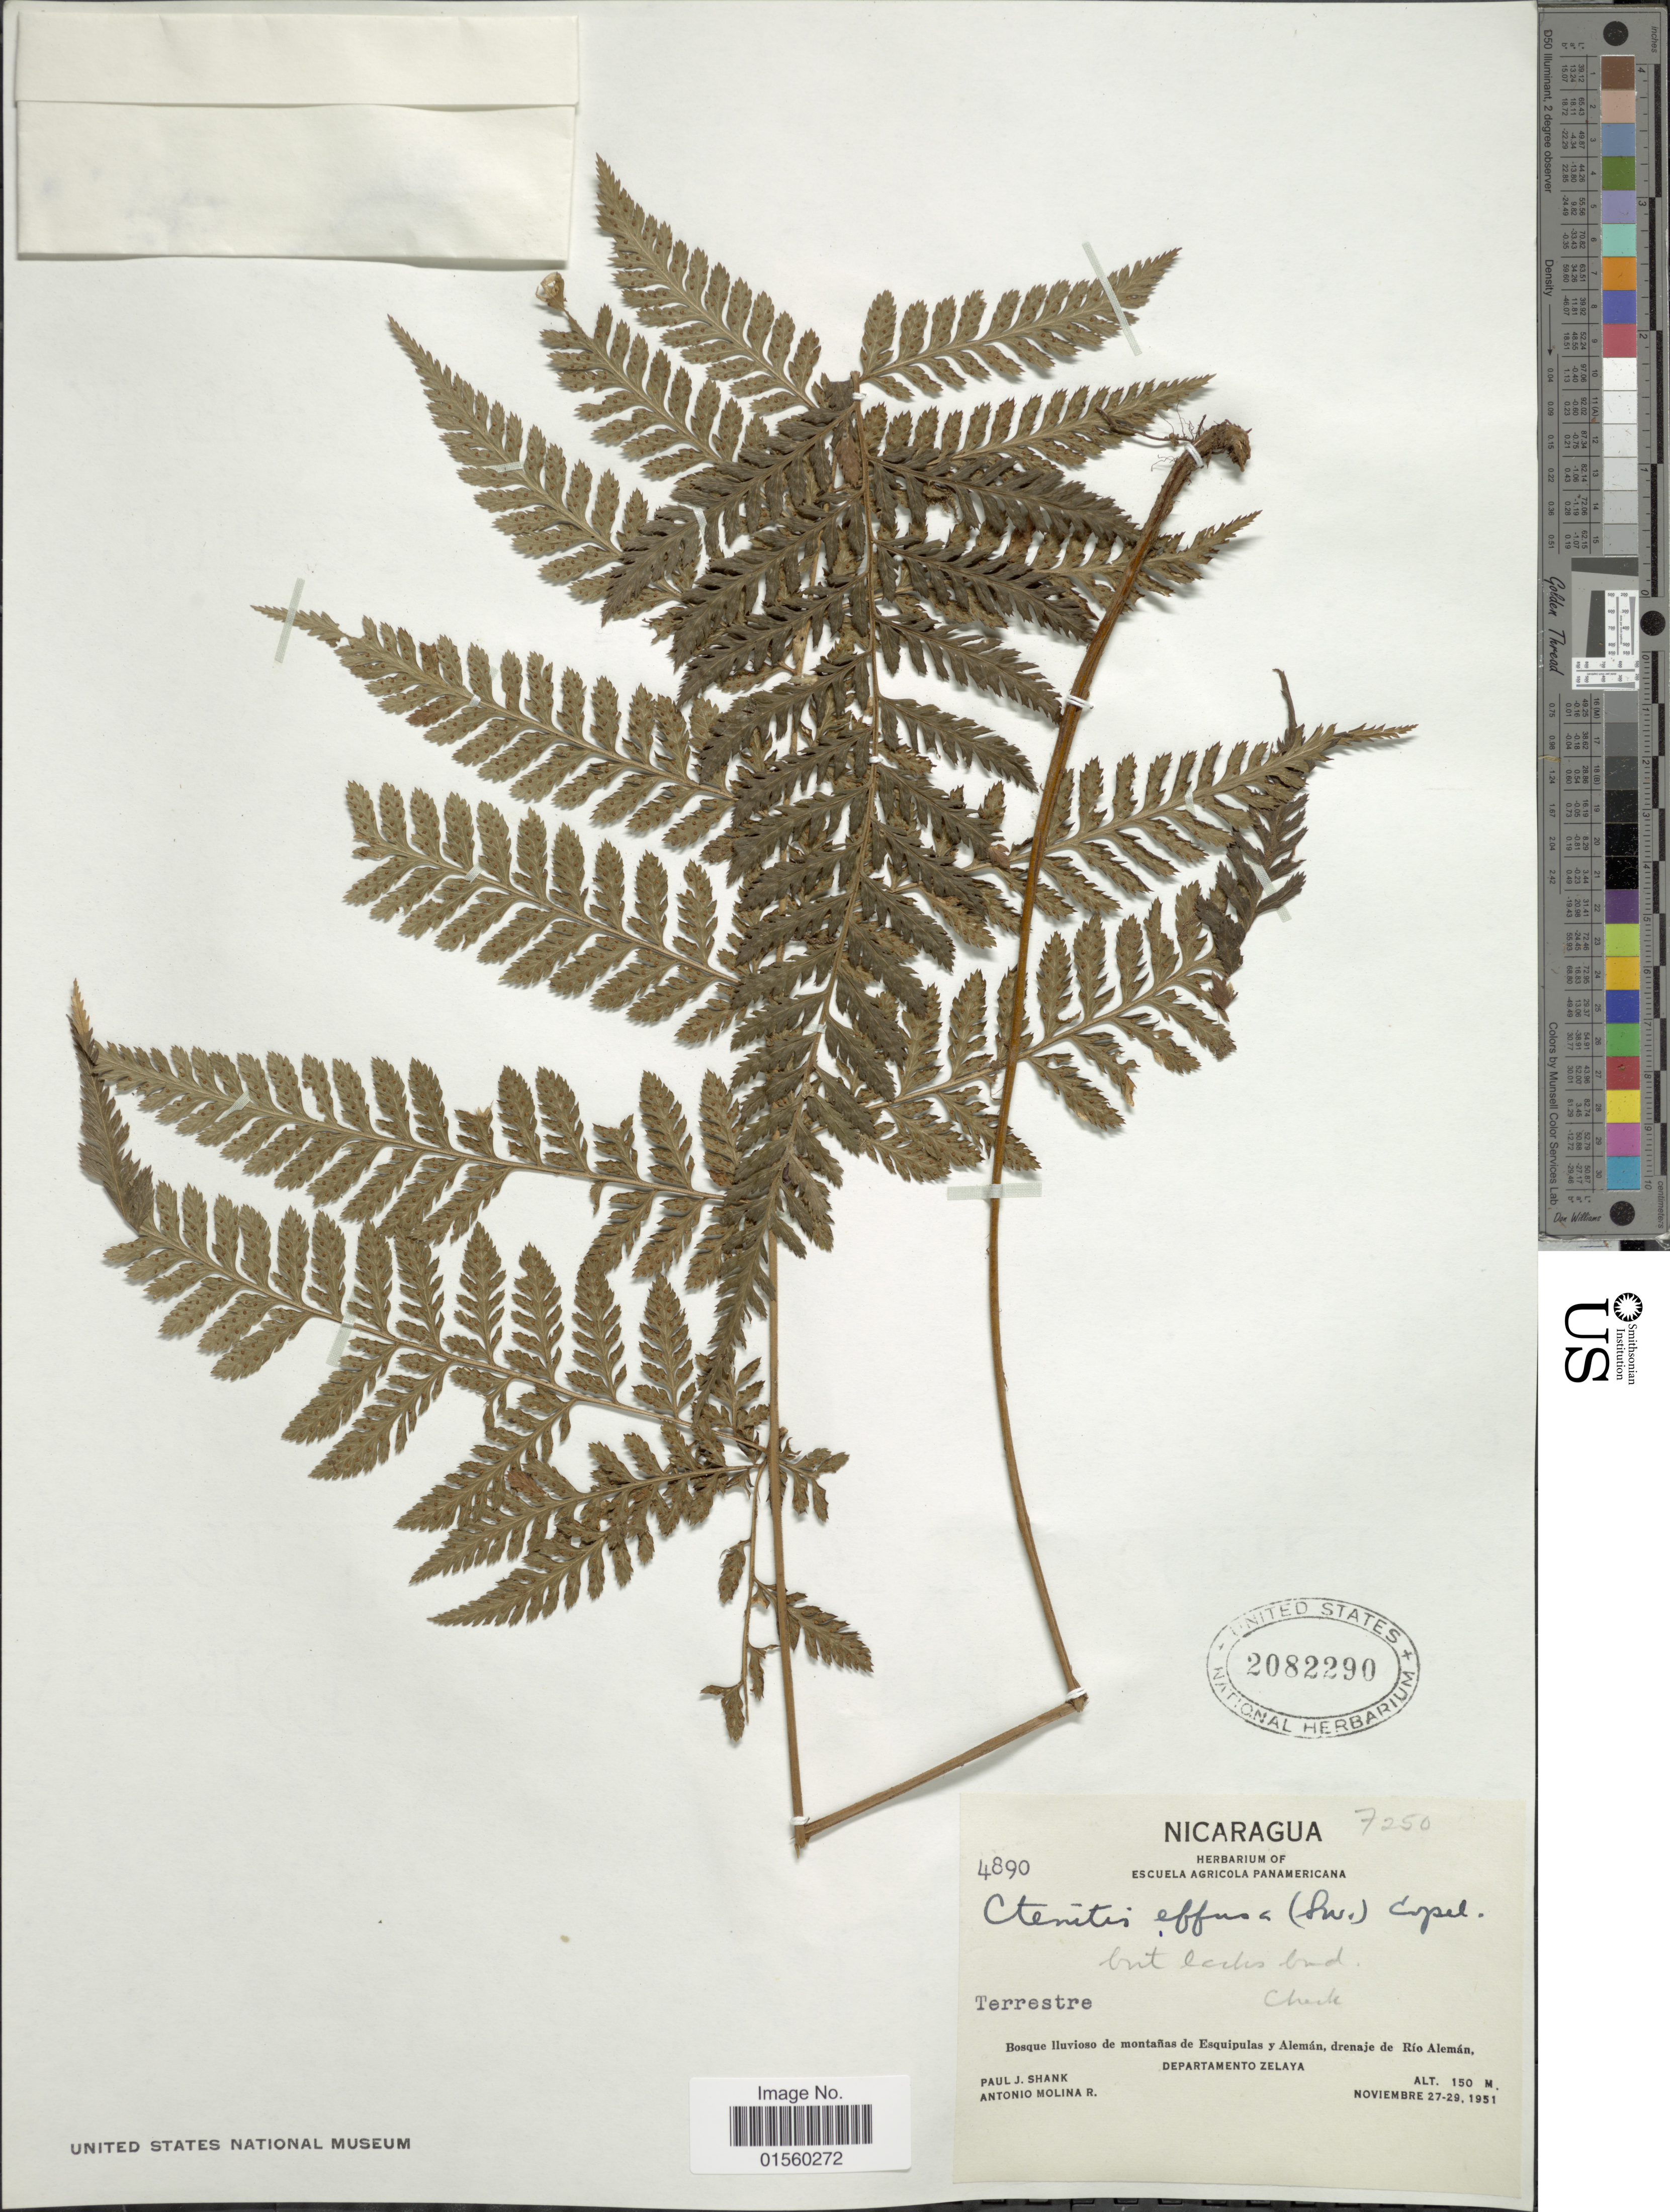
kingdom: Plantae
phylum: Tracheophyta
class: Polypodiopsida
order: Polypodiales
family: Dryopteridaceae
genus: Parapolystichum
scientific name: Parapolystichum effusum var. effusum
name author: (Sw.) Ching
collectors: P. J. Shank & A. Molina R.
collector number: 4890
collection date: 1951-11-27/1951-11-29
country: Nicaragua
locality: Bosque lluvioso de montanas de Esquipulas y Aleman, Drenaje de Rio Aleman, Departamento Zelaya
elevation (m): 150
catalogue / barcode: US 2082290